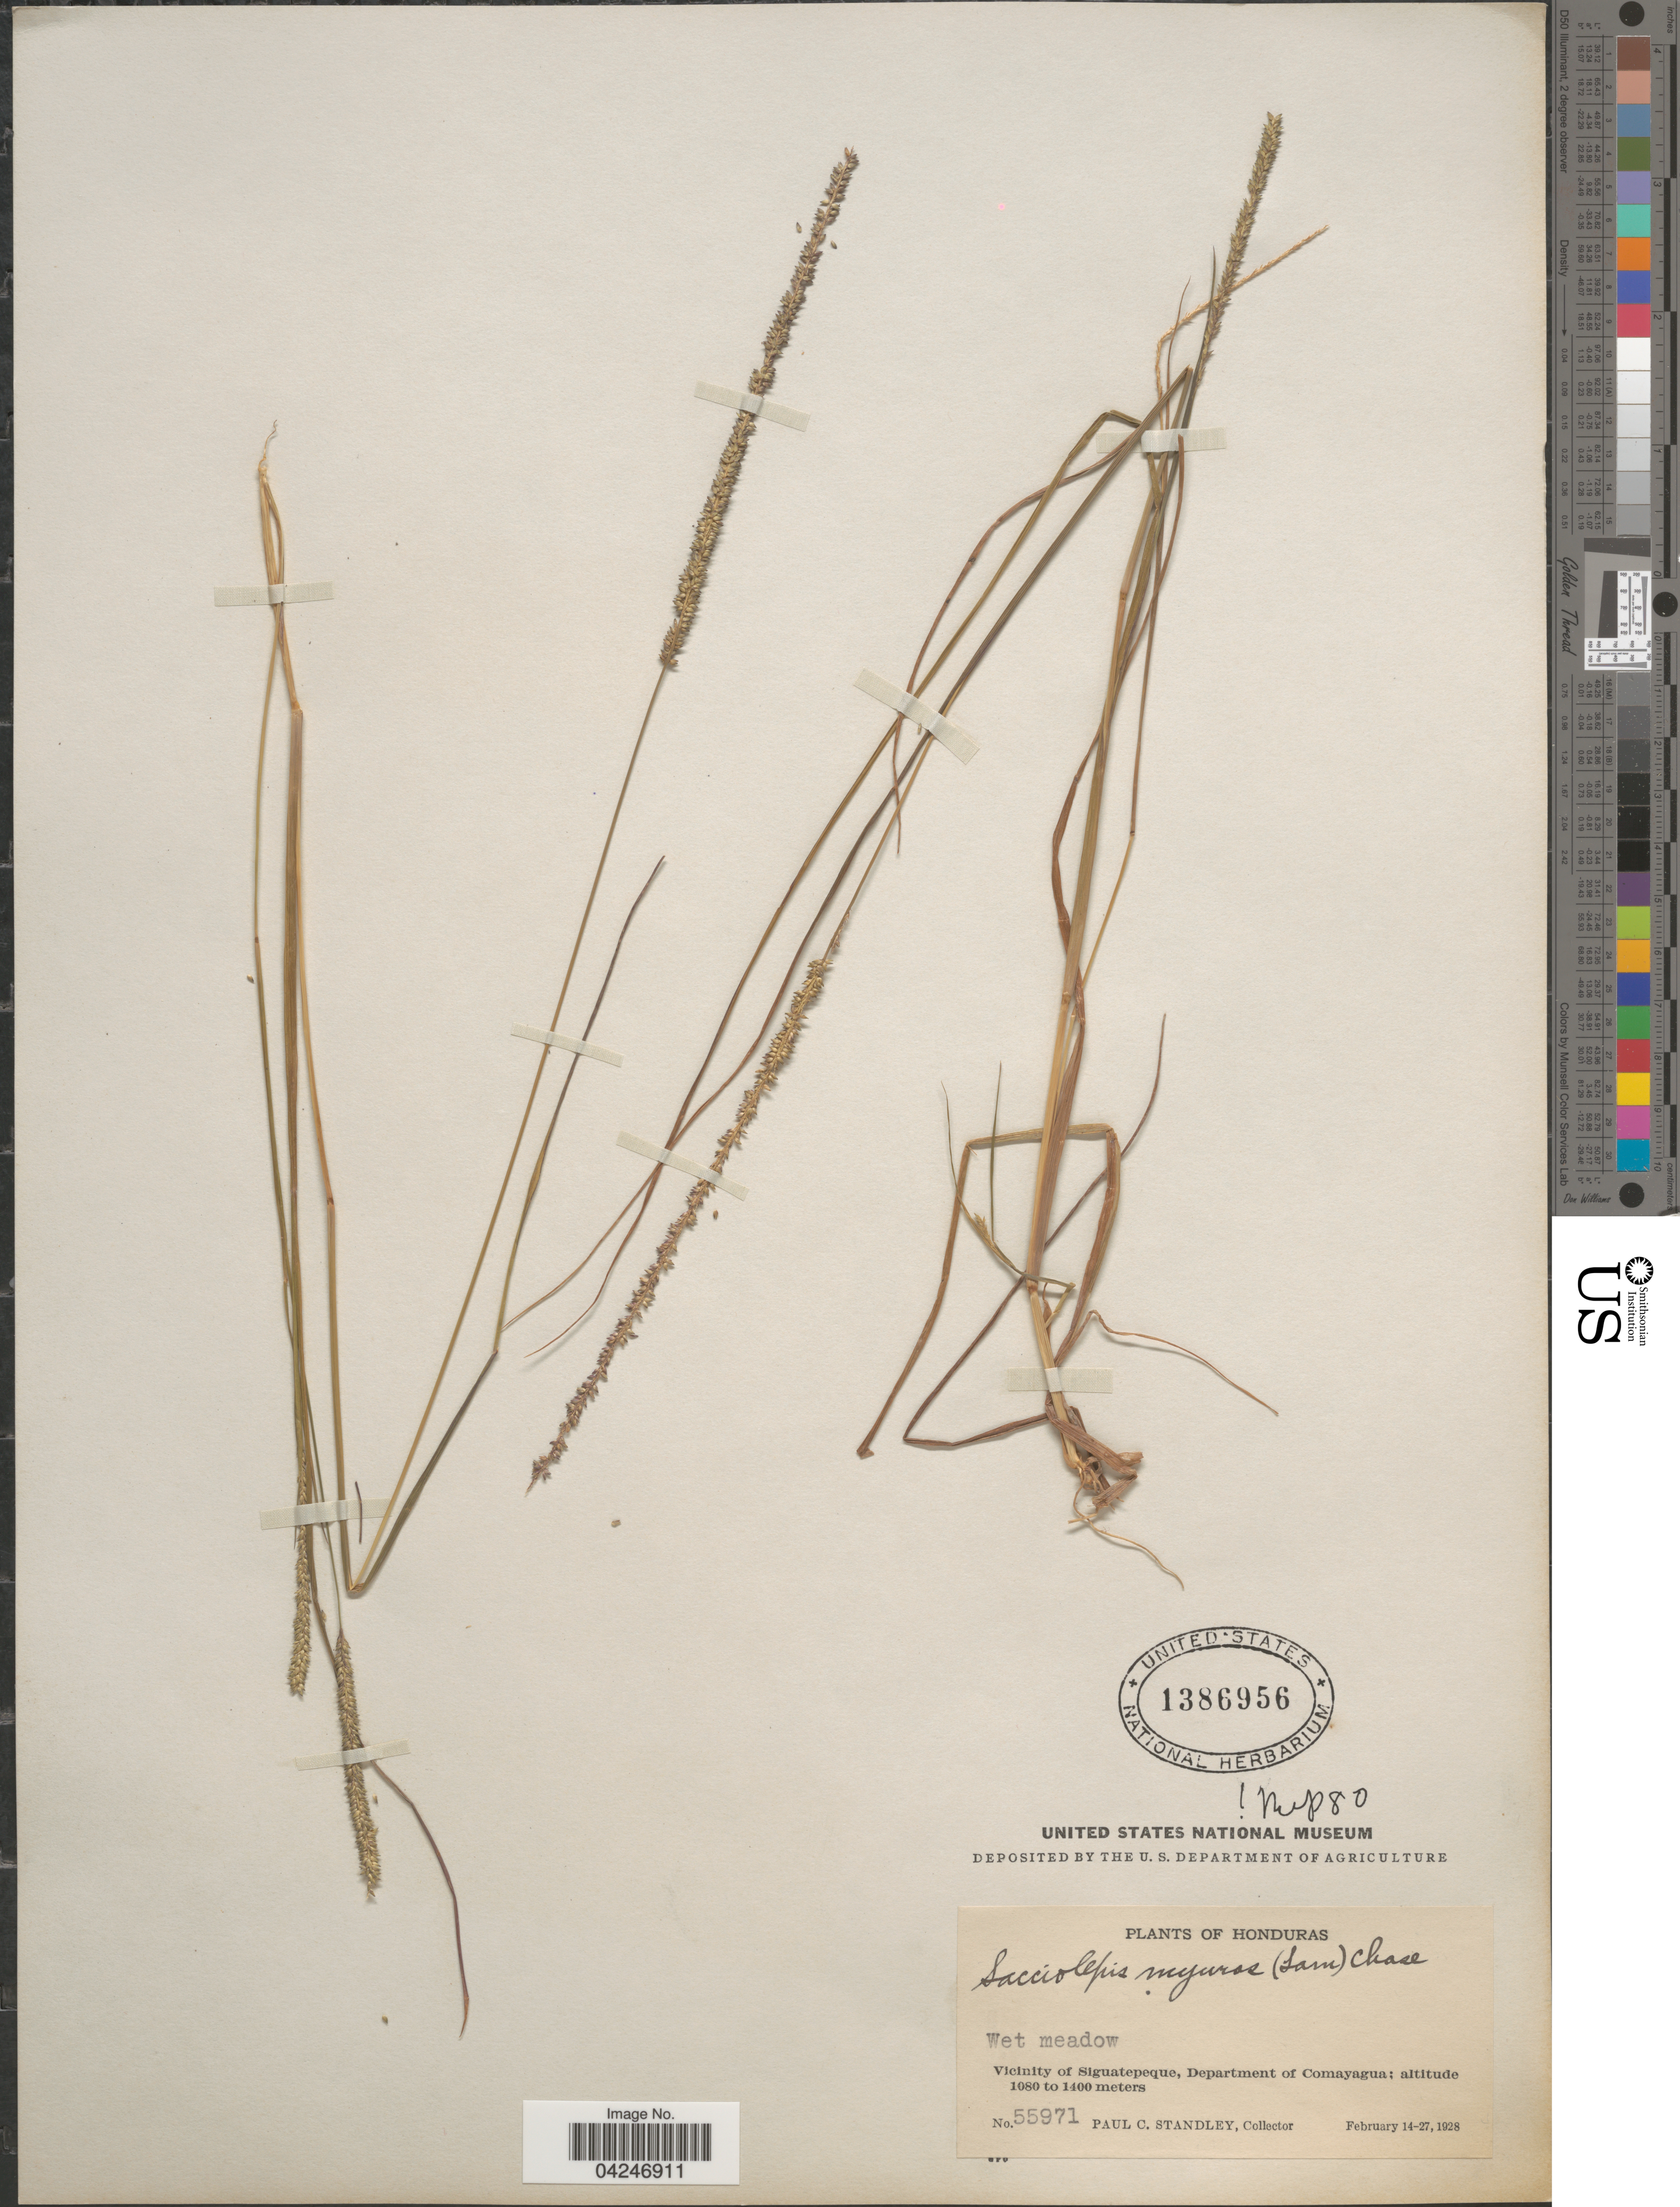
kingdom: Plantae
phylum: Tracheophyta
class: Liliopsida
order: Poales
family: Poaceae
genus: Sacciolepis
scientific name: Sacciolepis myuros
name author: (Lam.) Chase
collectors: P. C. Standley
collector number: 55971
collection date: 1928-02-14/1928-02-27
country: Honduras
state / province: Comayagua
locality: Vicinity of Siguatepeque, Department of Comayagua.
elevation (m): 1080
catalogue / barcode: US 1386956